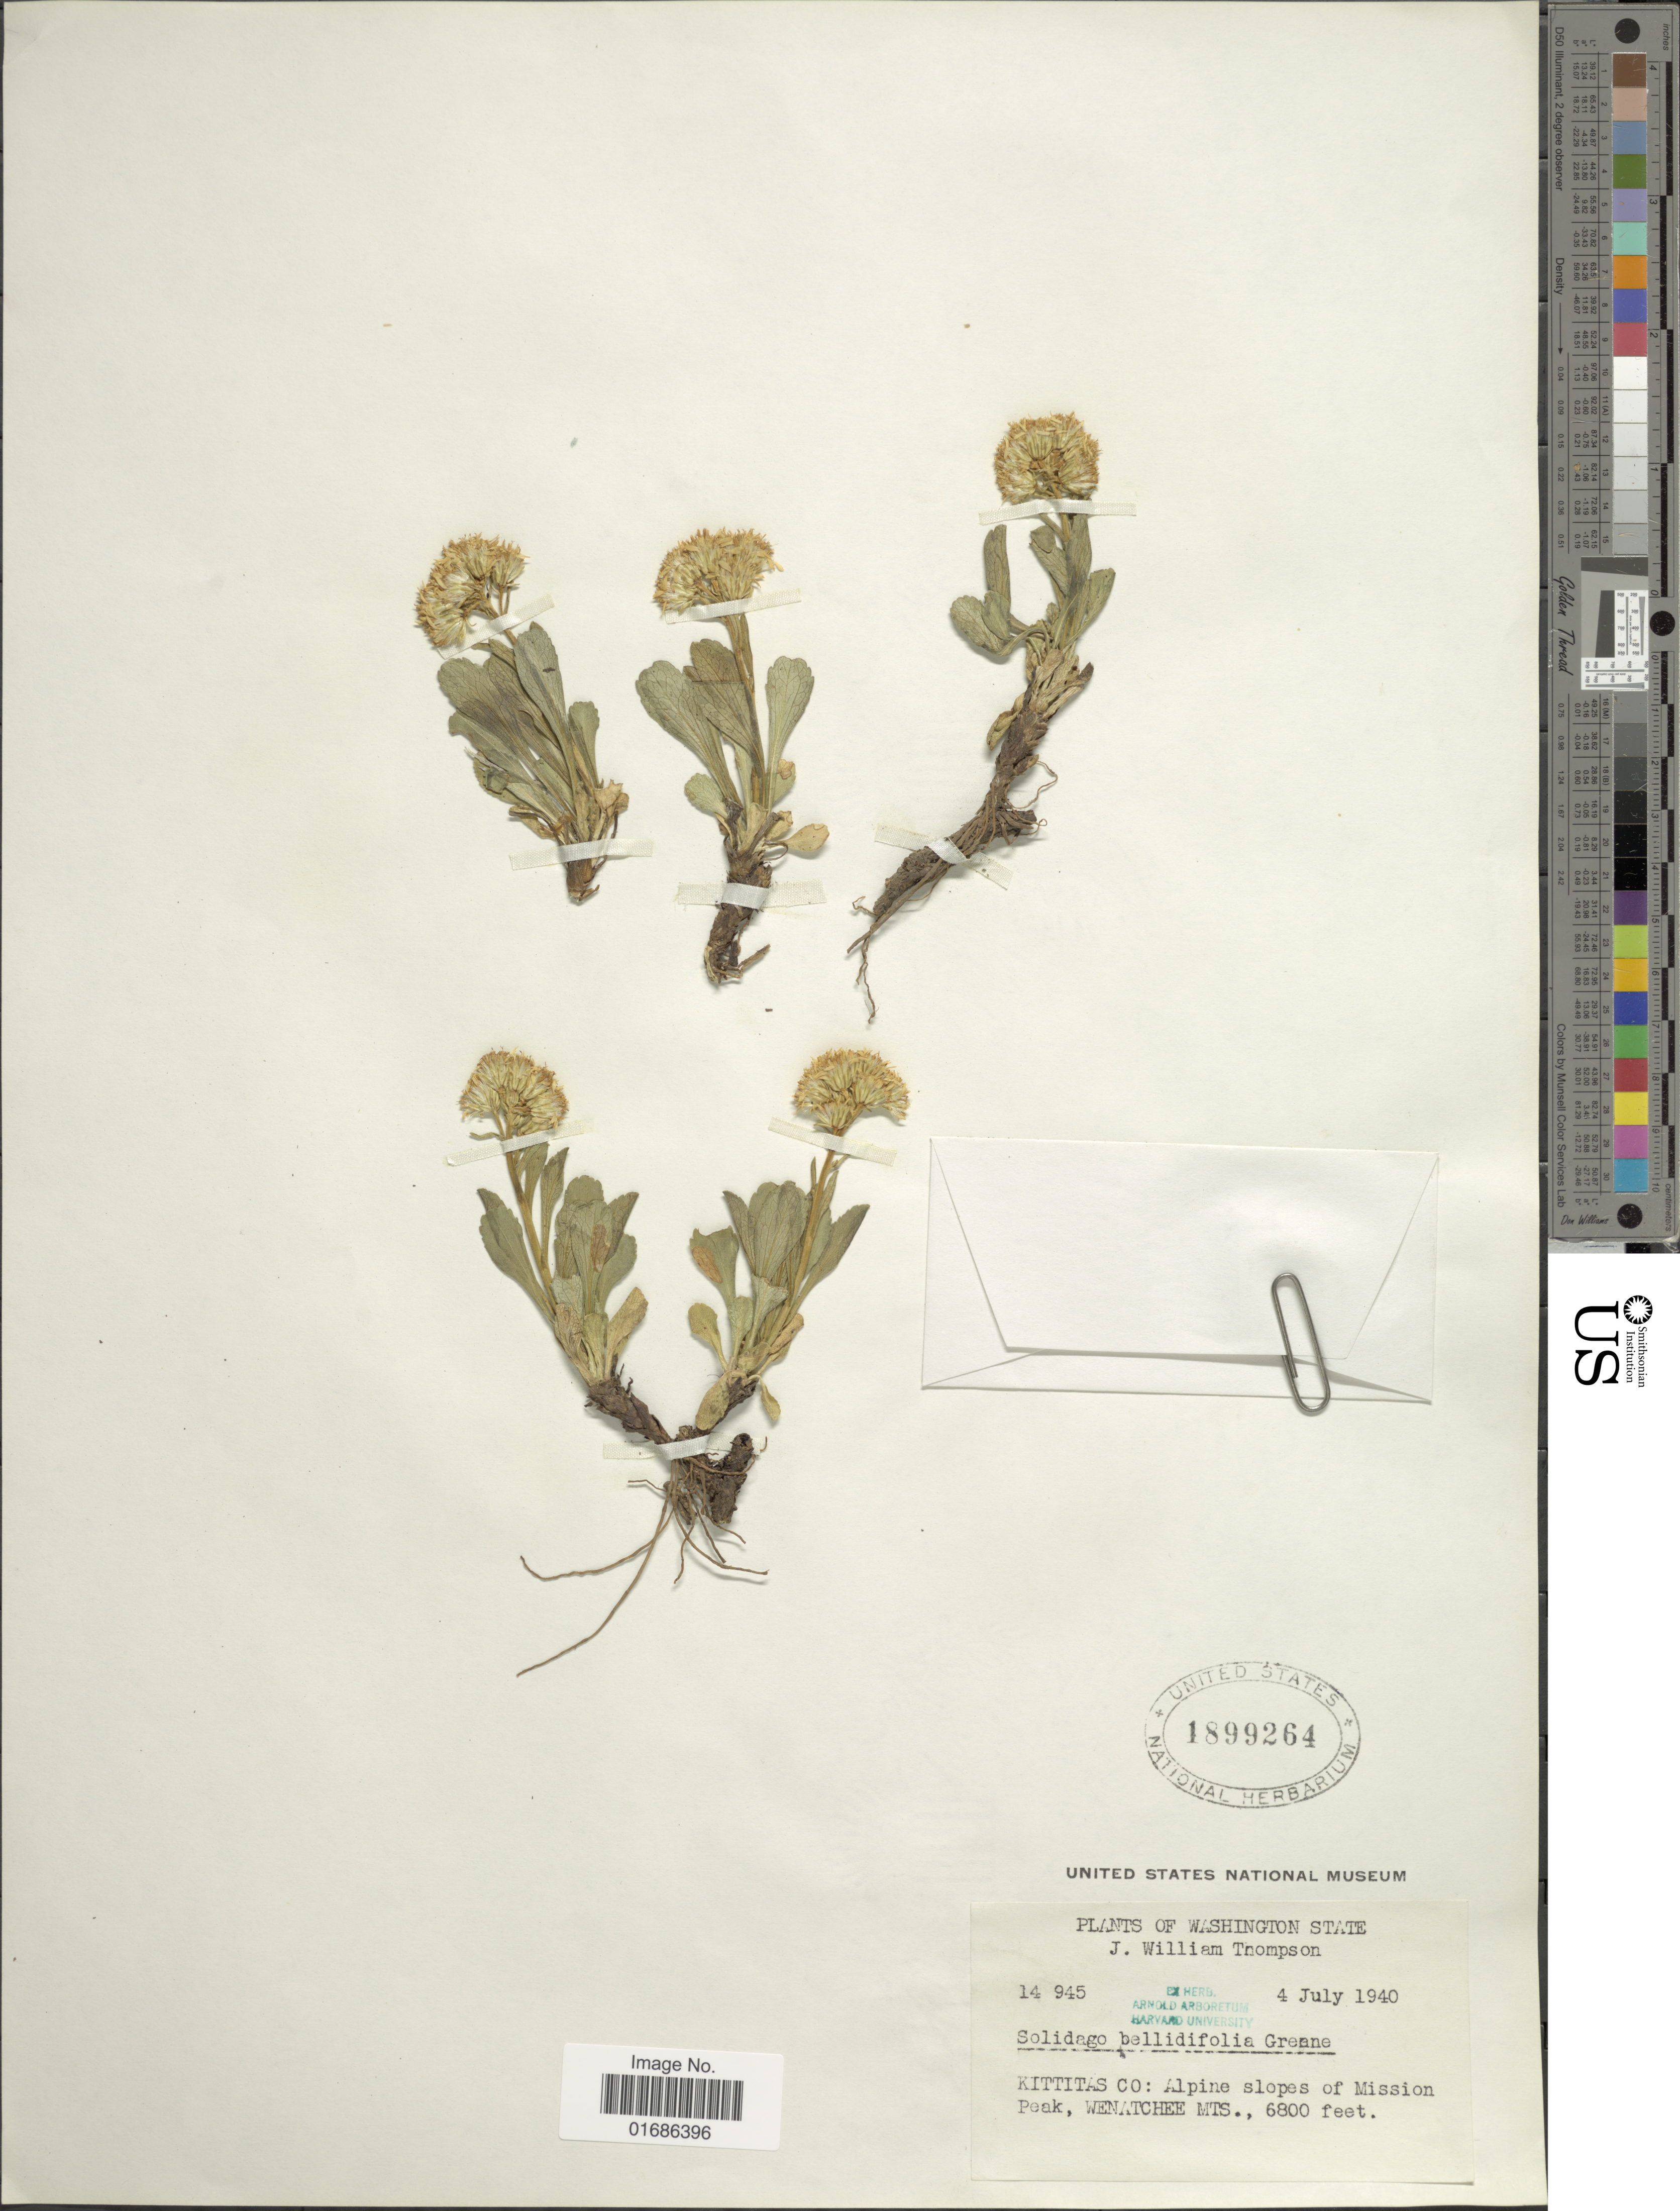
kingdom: Plantae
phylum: Tracheophyta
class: Magnoliopsida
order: Asterales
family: Asteraceae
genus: Solidago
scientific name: Solidago decumbens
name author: Greene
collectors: J. W. Thompson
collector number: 14945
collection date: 1940-07-04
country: United States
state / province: Washington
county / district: Kittitas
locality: Kittitas Co: Alpine slopes of Mission Peak, Wenatchee Mts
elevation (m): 2073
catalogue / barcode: US 1899264